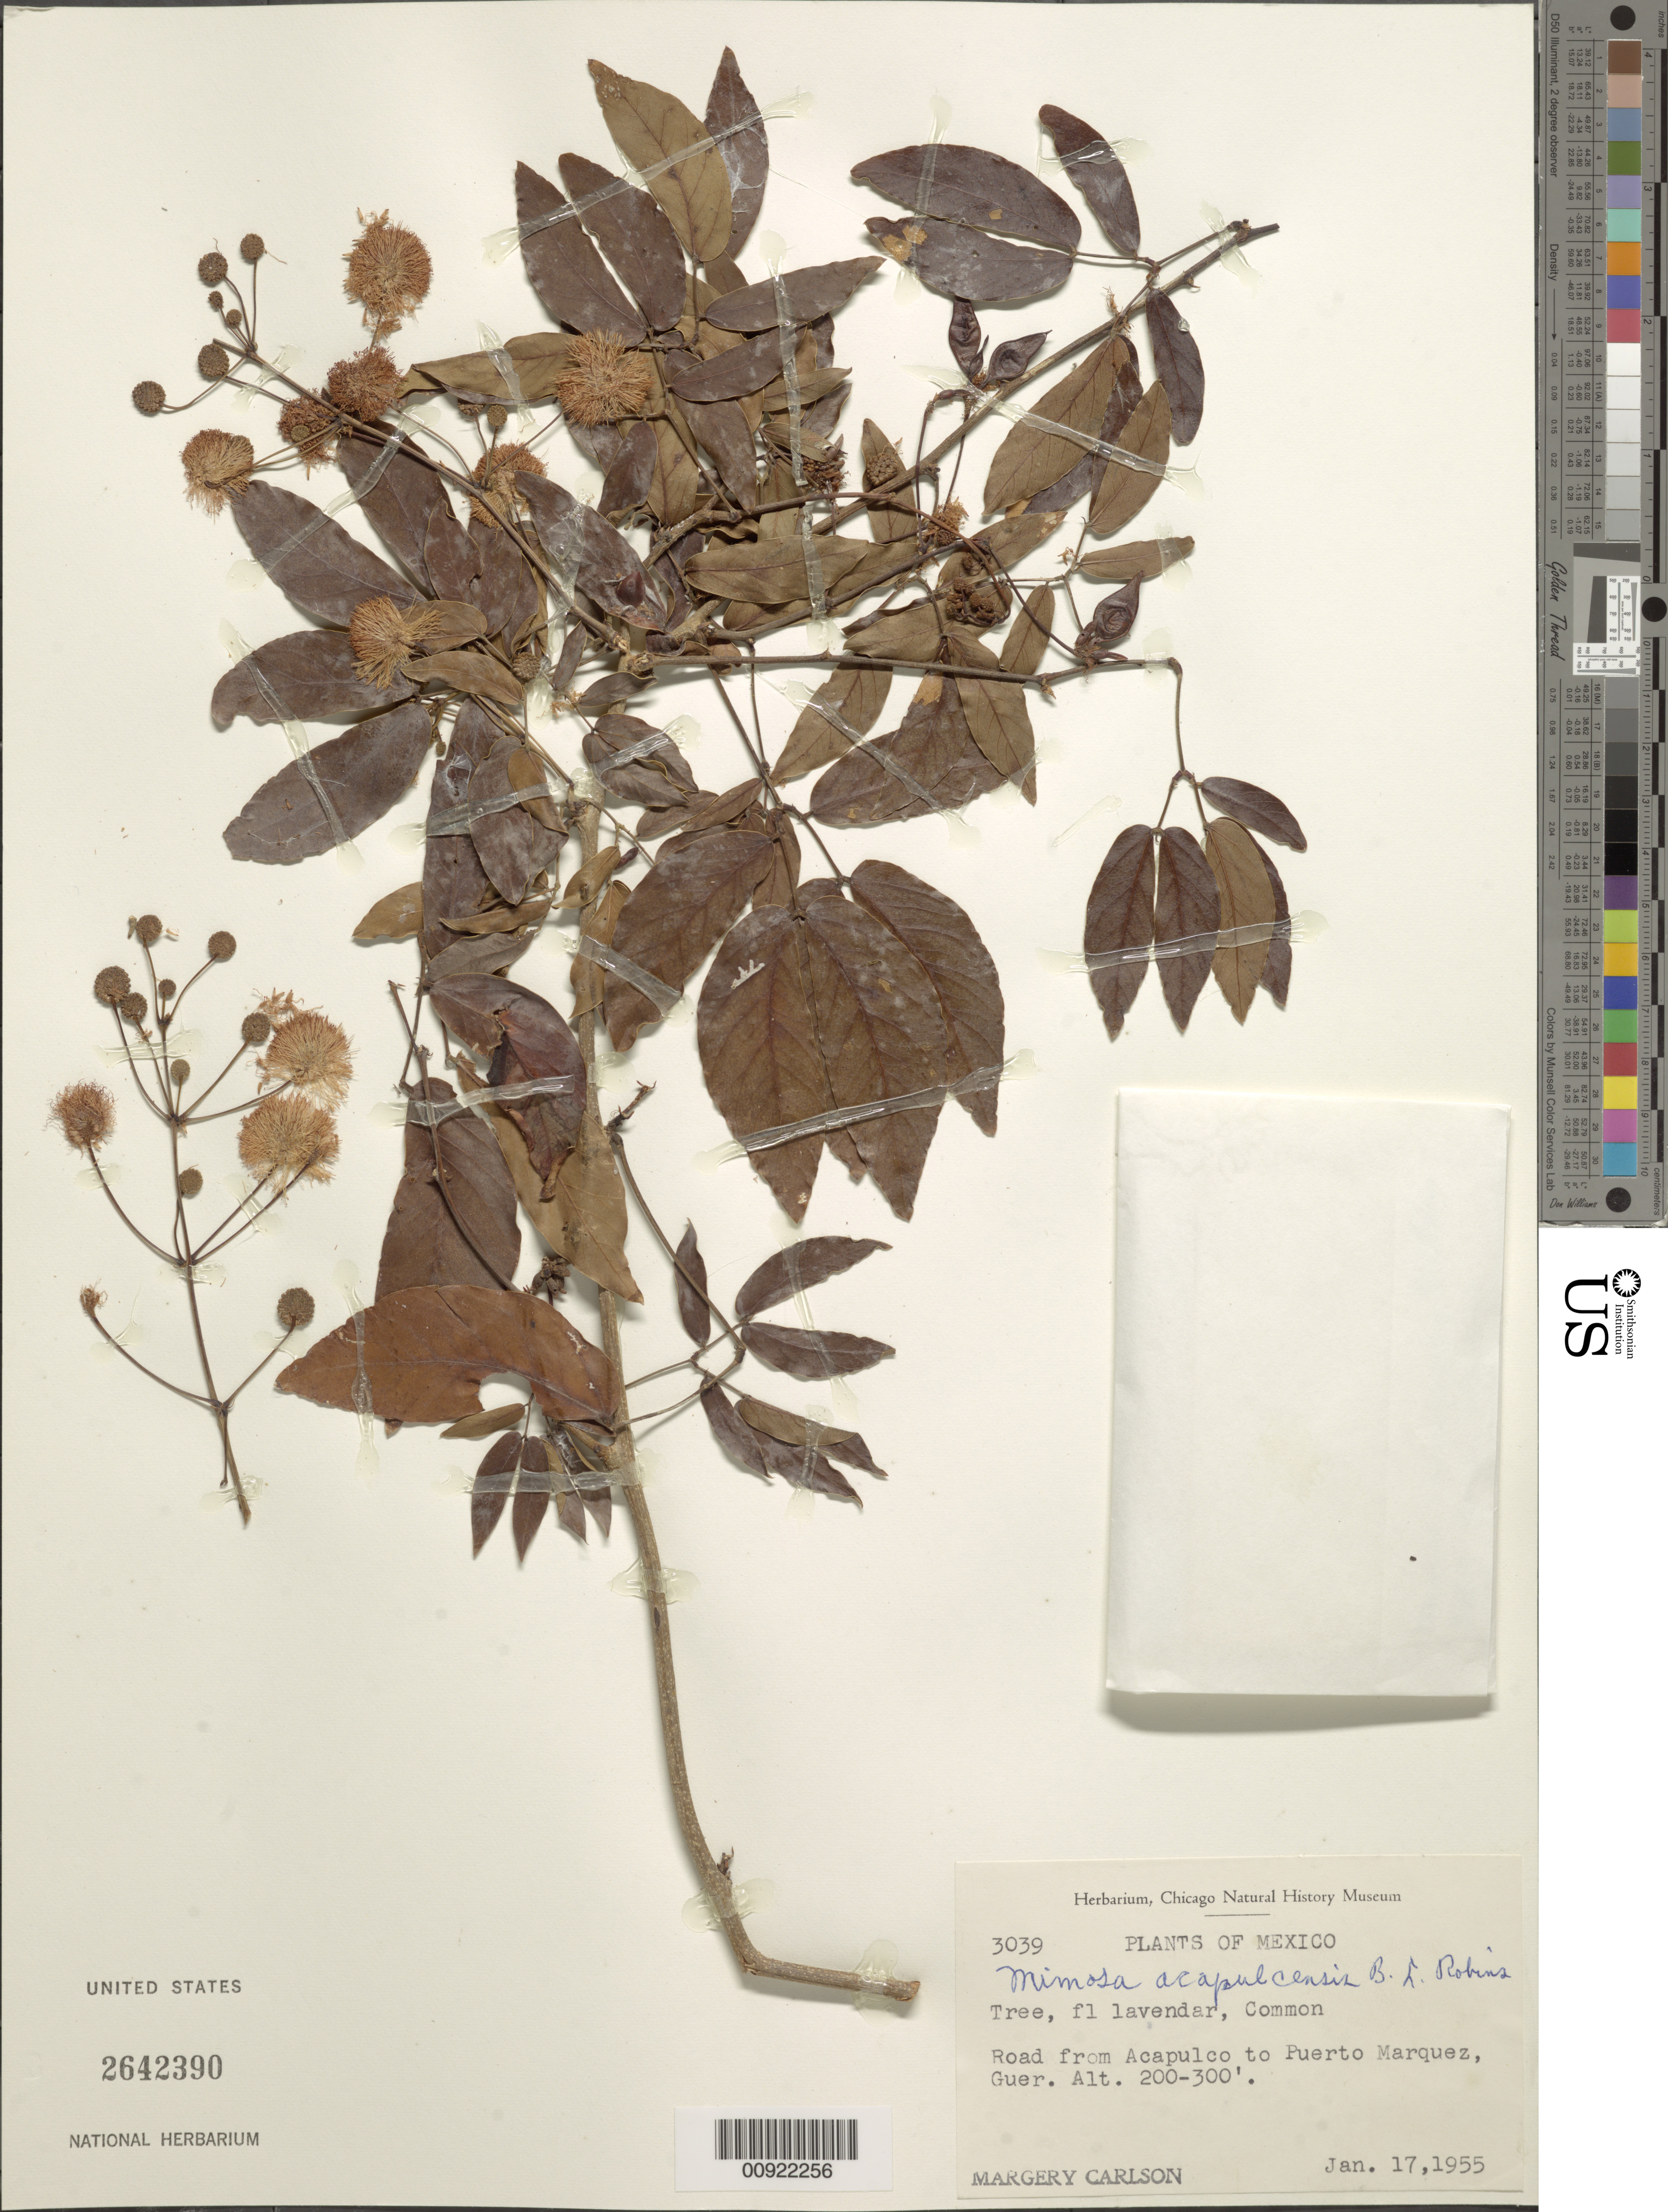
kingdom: Plantae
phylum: Tracheophyta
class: Magnoliopsida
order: Fabales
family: Fabaceae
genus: Mimosa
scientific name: Mimosa acapulcensis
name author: B.L. Rob.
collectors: M. C. Carlson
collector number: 3039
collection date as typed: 17 Jan 1955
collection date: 1955-01-17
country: Mexico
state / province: Guerrero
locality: Road from Acapulco to Puerto Marquez, Guerrero.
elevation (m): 61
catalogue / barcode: US 2642390